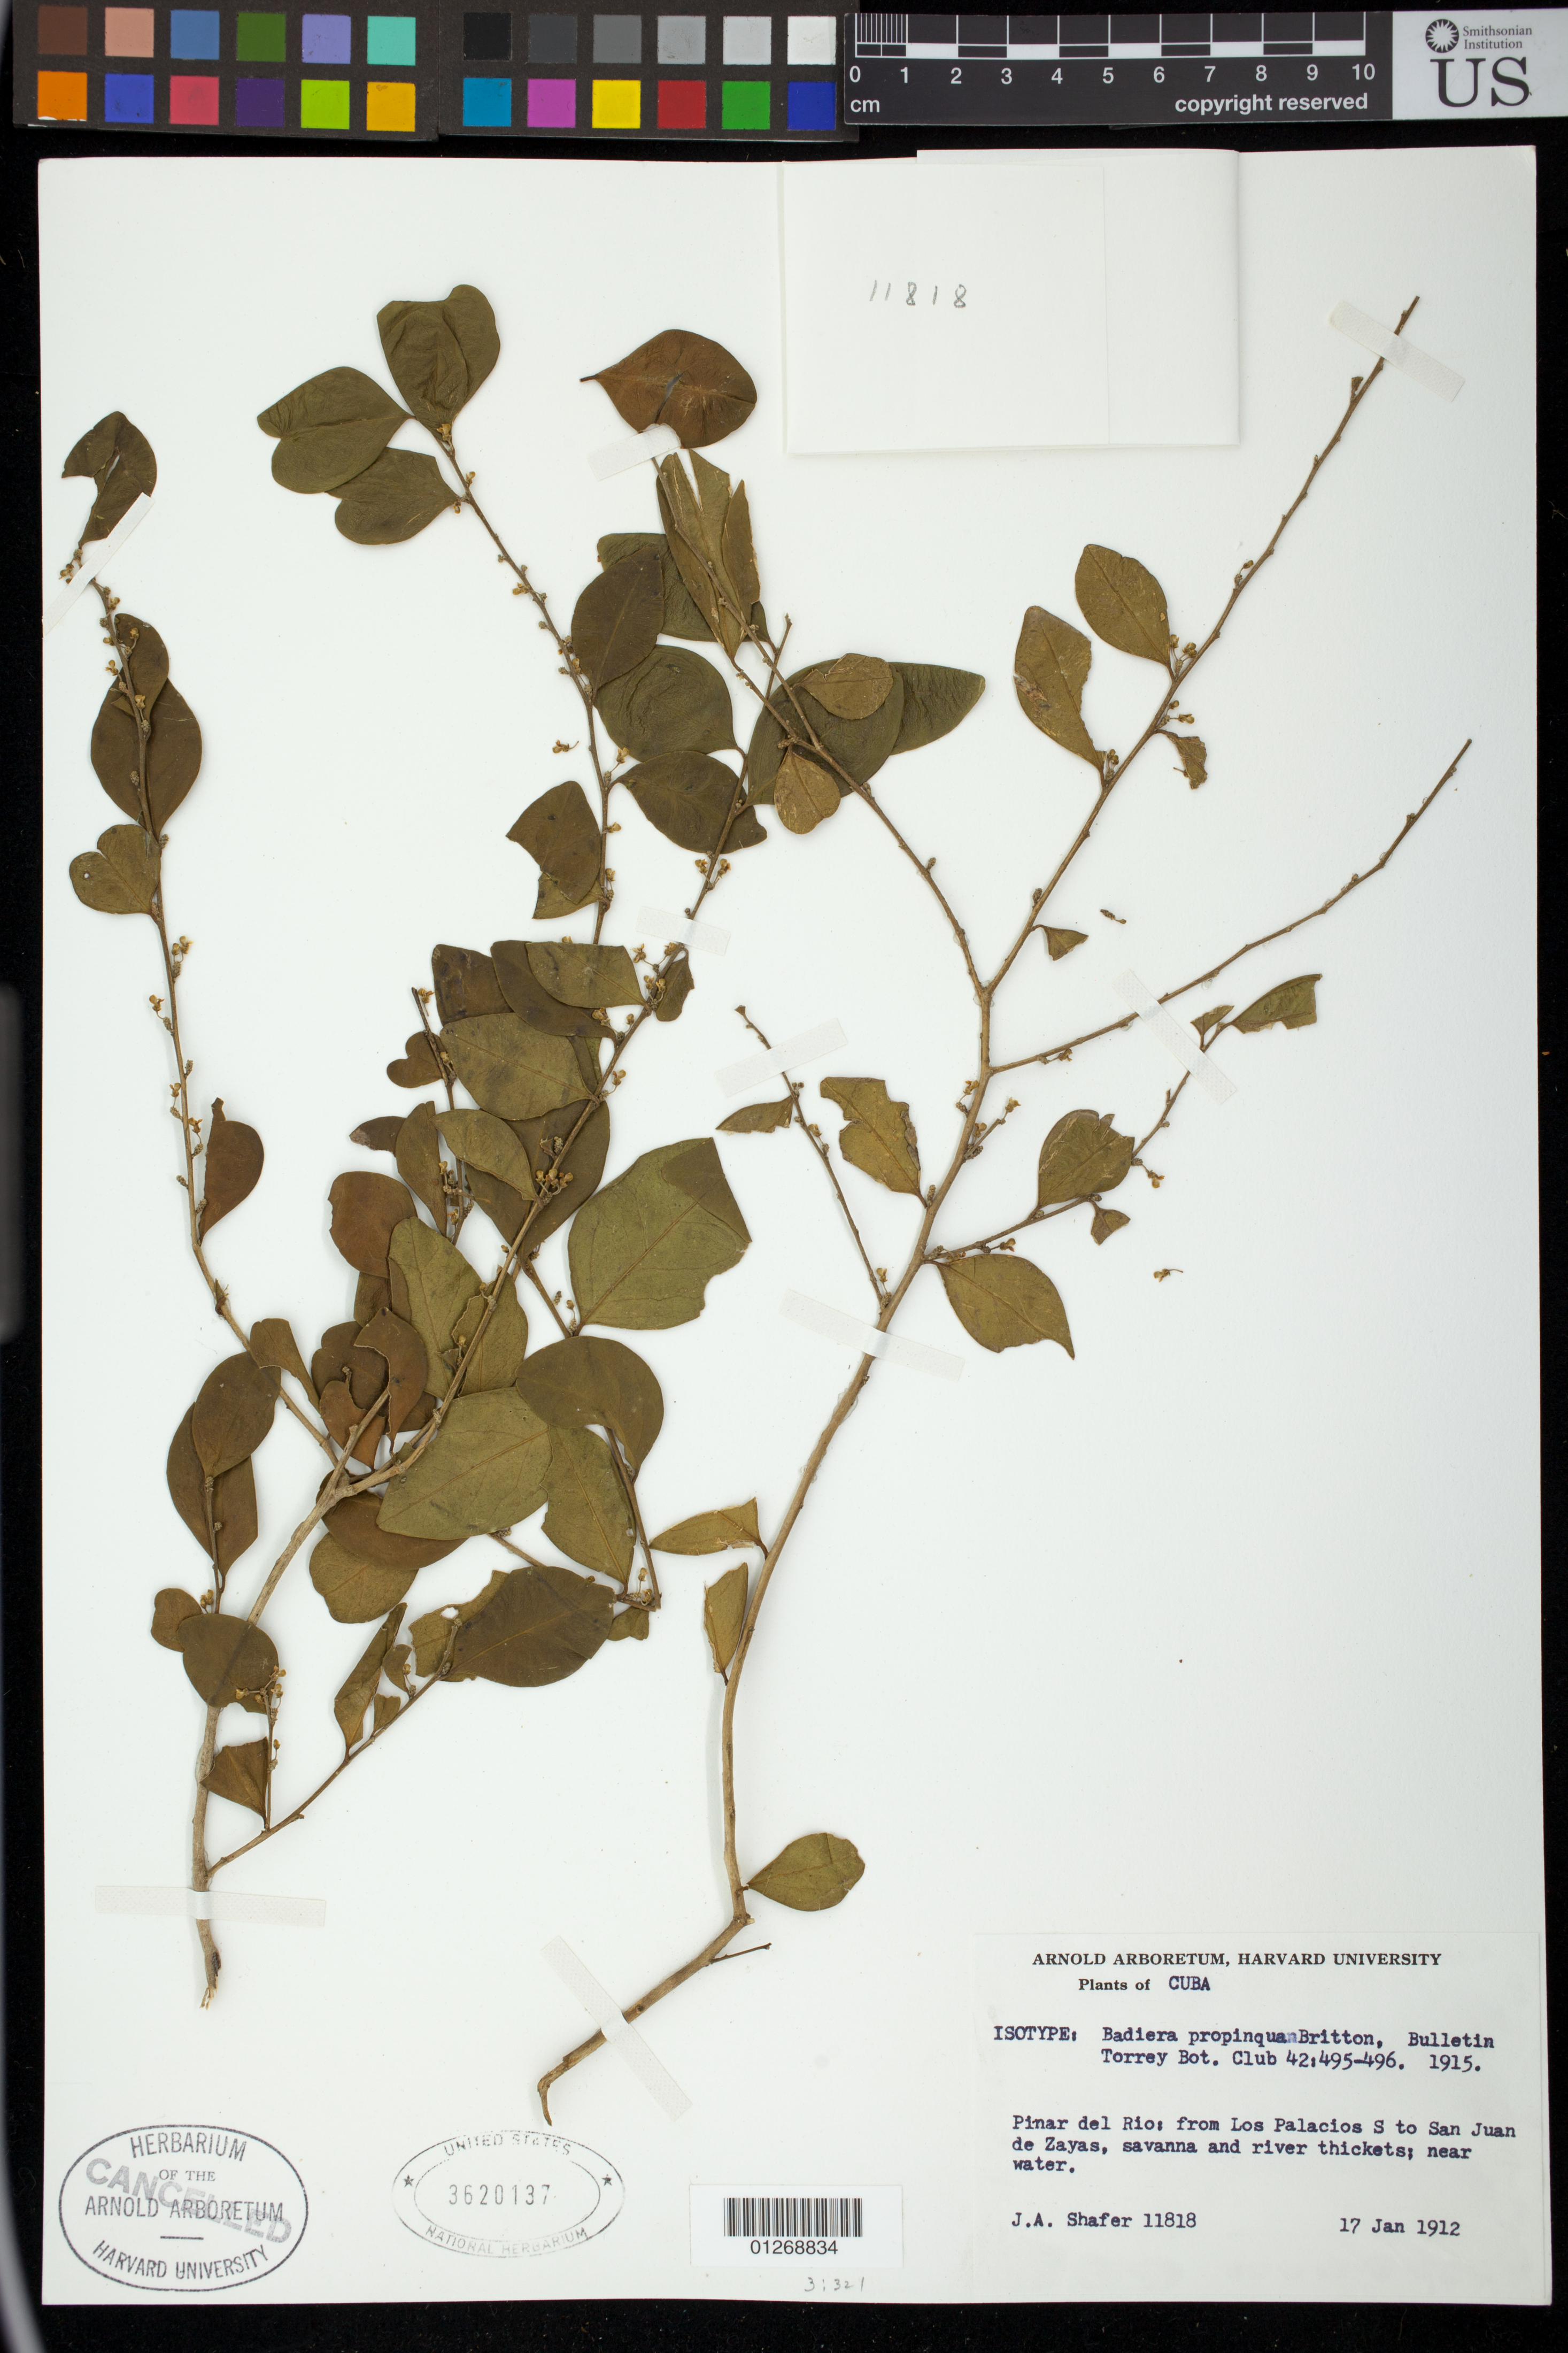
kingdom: Plantae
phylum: Tracheophyta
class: Magnoliopsida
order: Fabales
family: Polygalaceae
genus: Badiera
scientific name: Badiera propinqua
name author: Britton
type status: Isotype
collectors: J. A. Shafer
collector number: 11818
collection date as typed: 17 Jan 1912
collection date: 1912-01-17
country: Cuba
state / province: Pinar del Río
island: Greater Antilles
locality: Province of Pinar del Rio, Los Palacios to San Juan de Zayas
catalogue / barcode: US 3620137